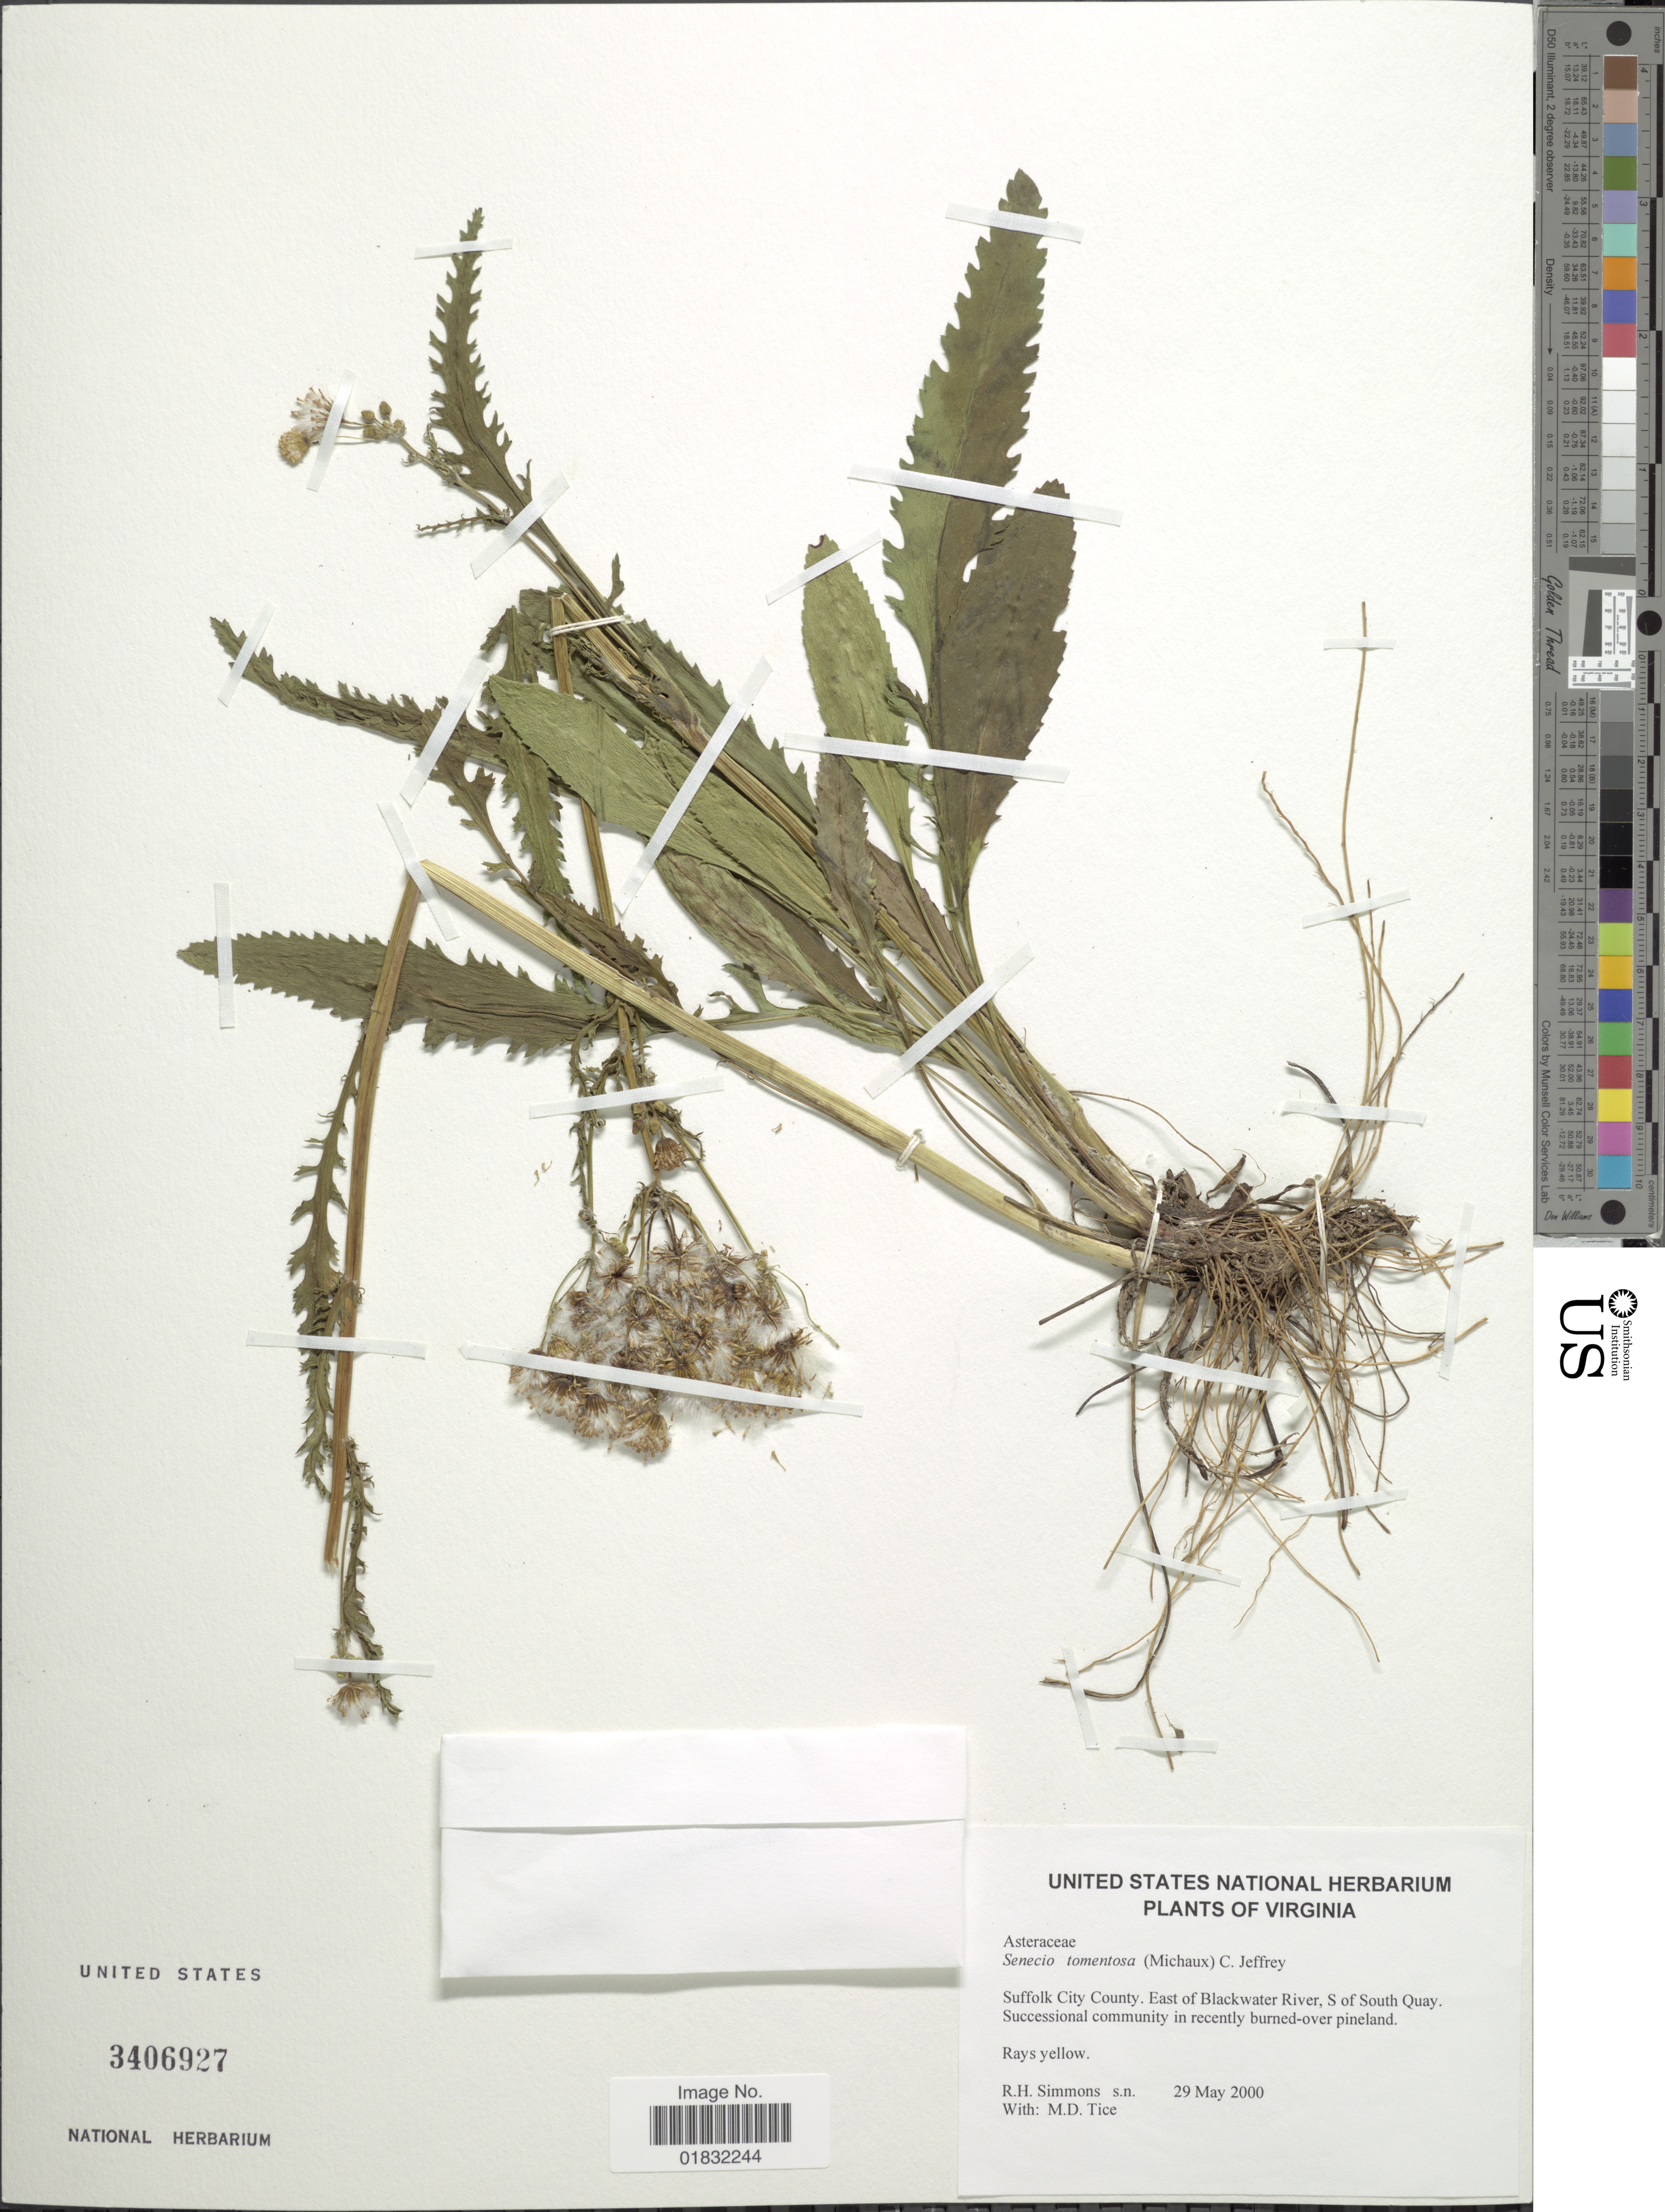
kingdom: Plantae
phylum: Tracheophyta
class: Magnoliopsida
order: Asterales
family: Asteraceae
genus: Packera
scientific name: Packera dubia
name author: (Spreng.) Trock & Mabb.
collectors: R. H. Simmons & M. Tice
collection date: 2000-05-29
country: United States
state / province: Virginia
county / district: City of Suffolk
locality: Suffolk City County. East of Blackwater River, S of South Quay.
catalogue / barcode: US 3406927